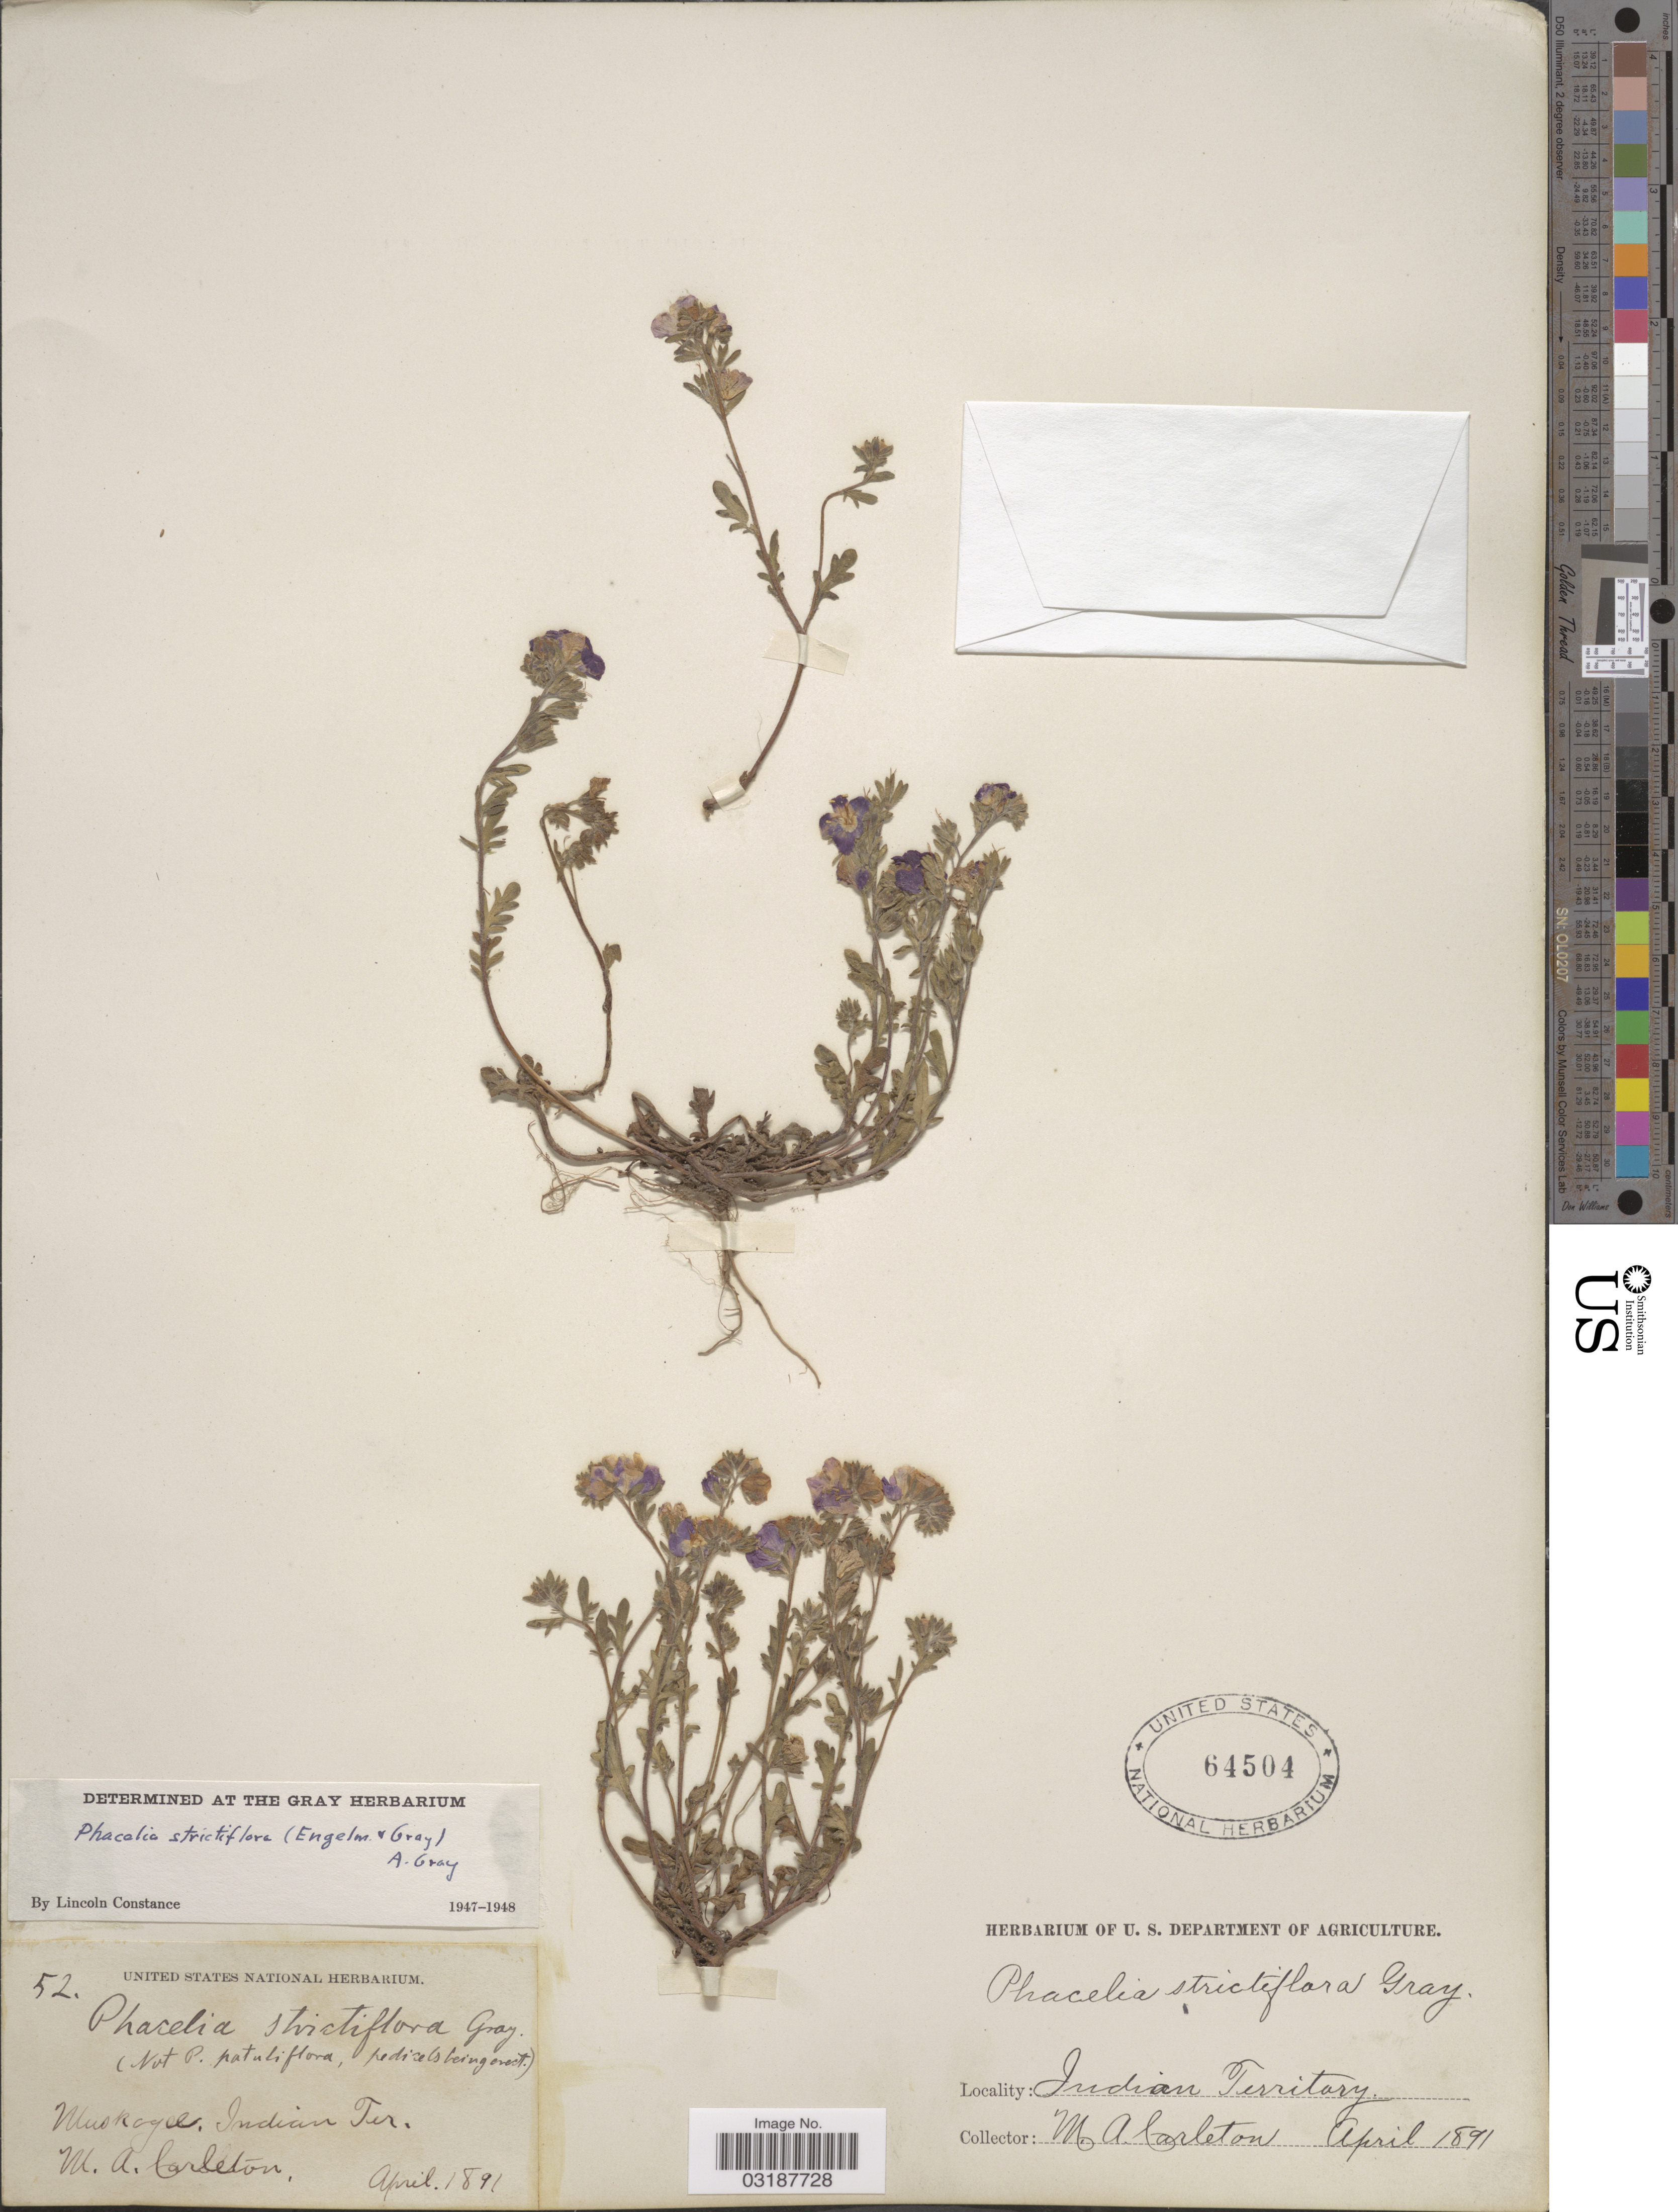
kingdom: Plantae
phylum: Tracheophyta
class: Magnoliopsida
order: Boraginales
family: Hydrophyllaceae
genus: Phacelia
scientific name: Phacelia strictiflora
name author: (Engelm. & A. Gray) A. Gray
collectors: M. A. Carleton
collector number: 52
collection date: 1891-04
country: United States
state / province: Oklahoma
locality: Muskogee, Indian Territory.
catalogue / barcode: US 64504